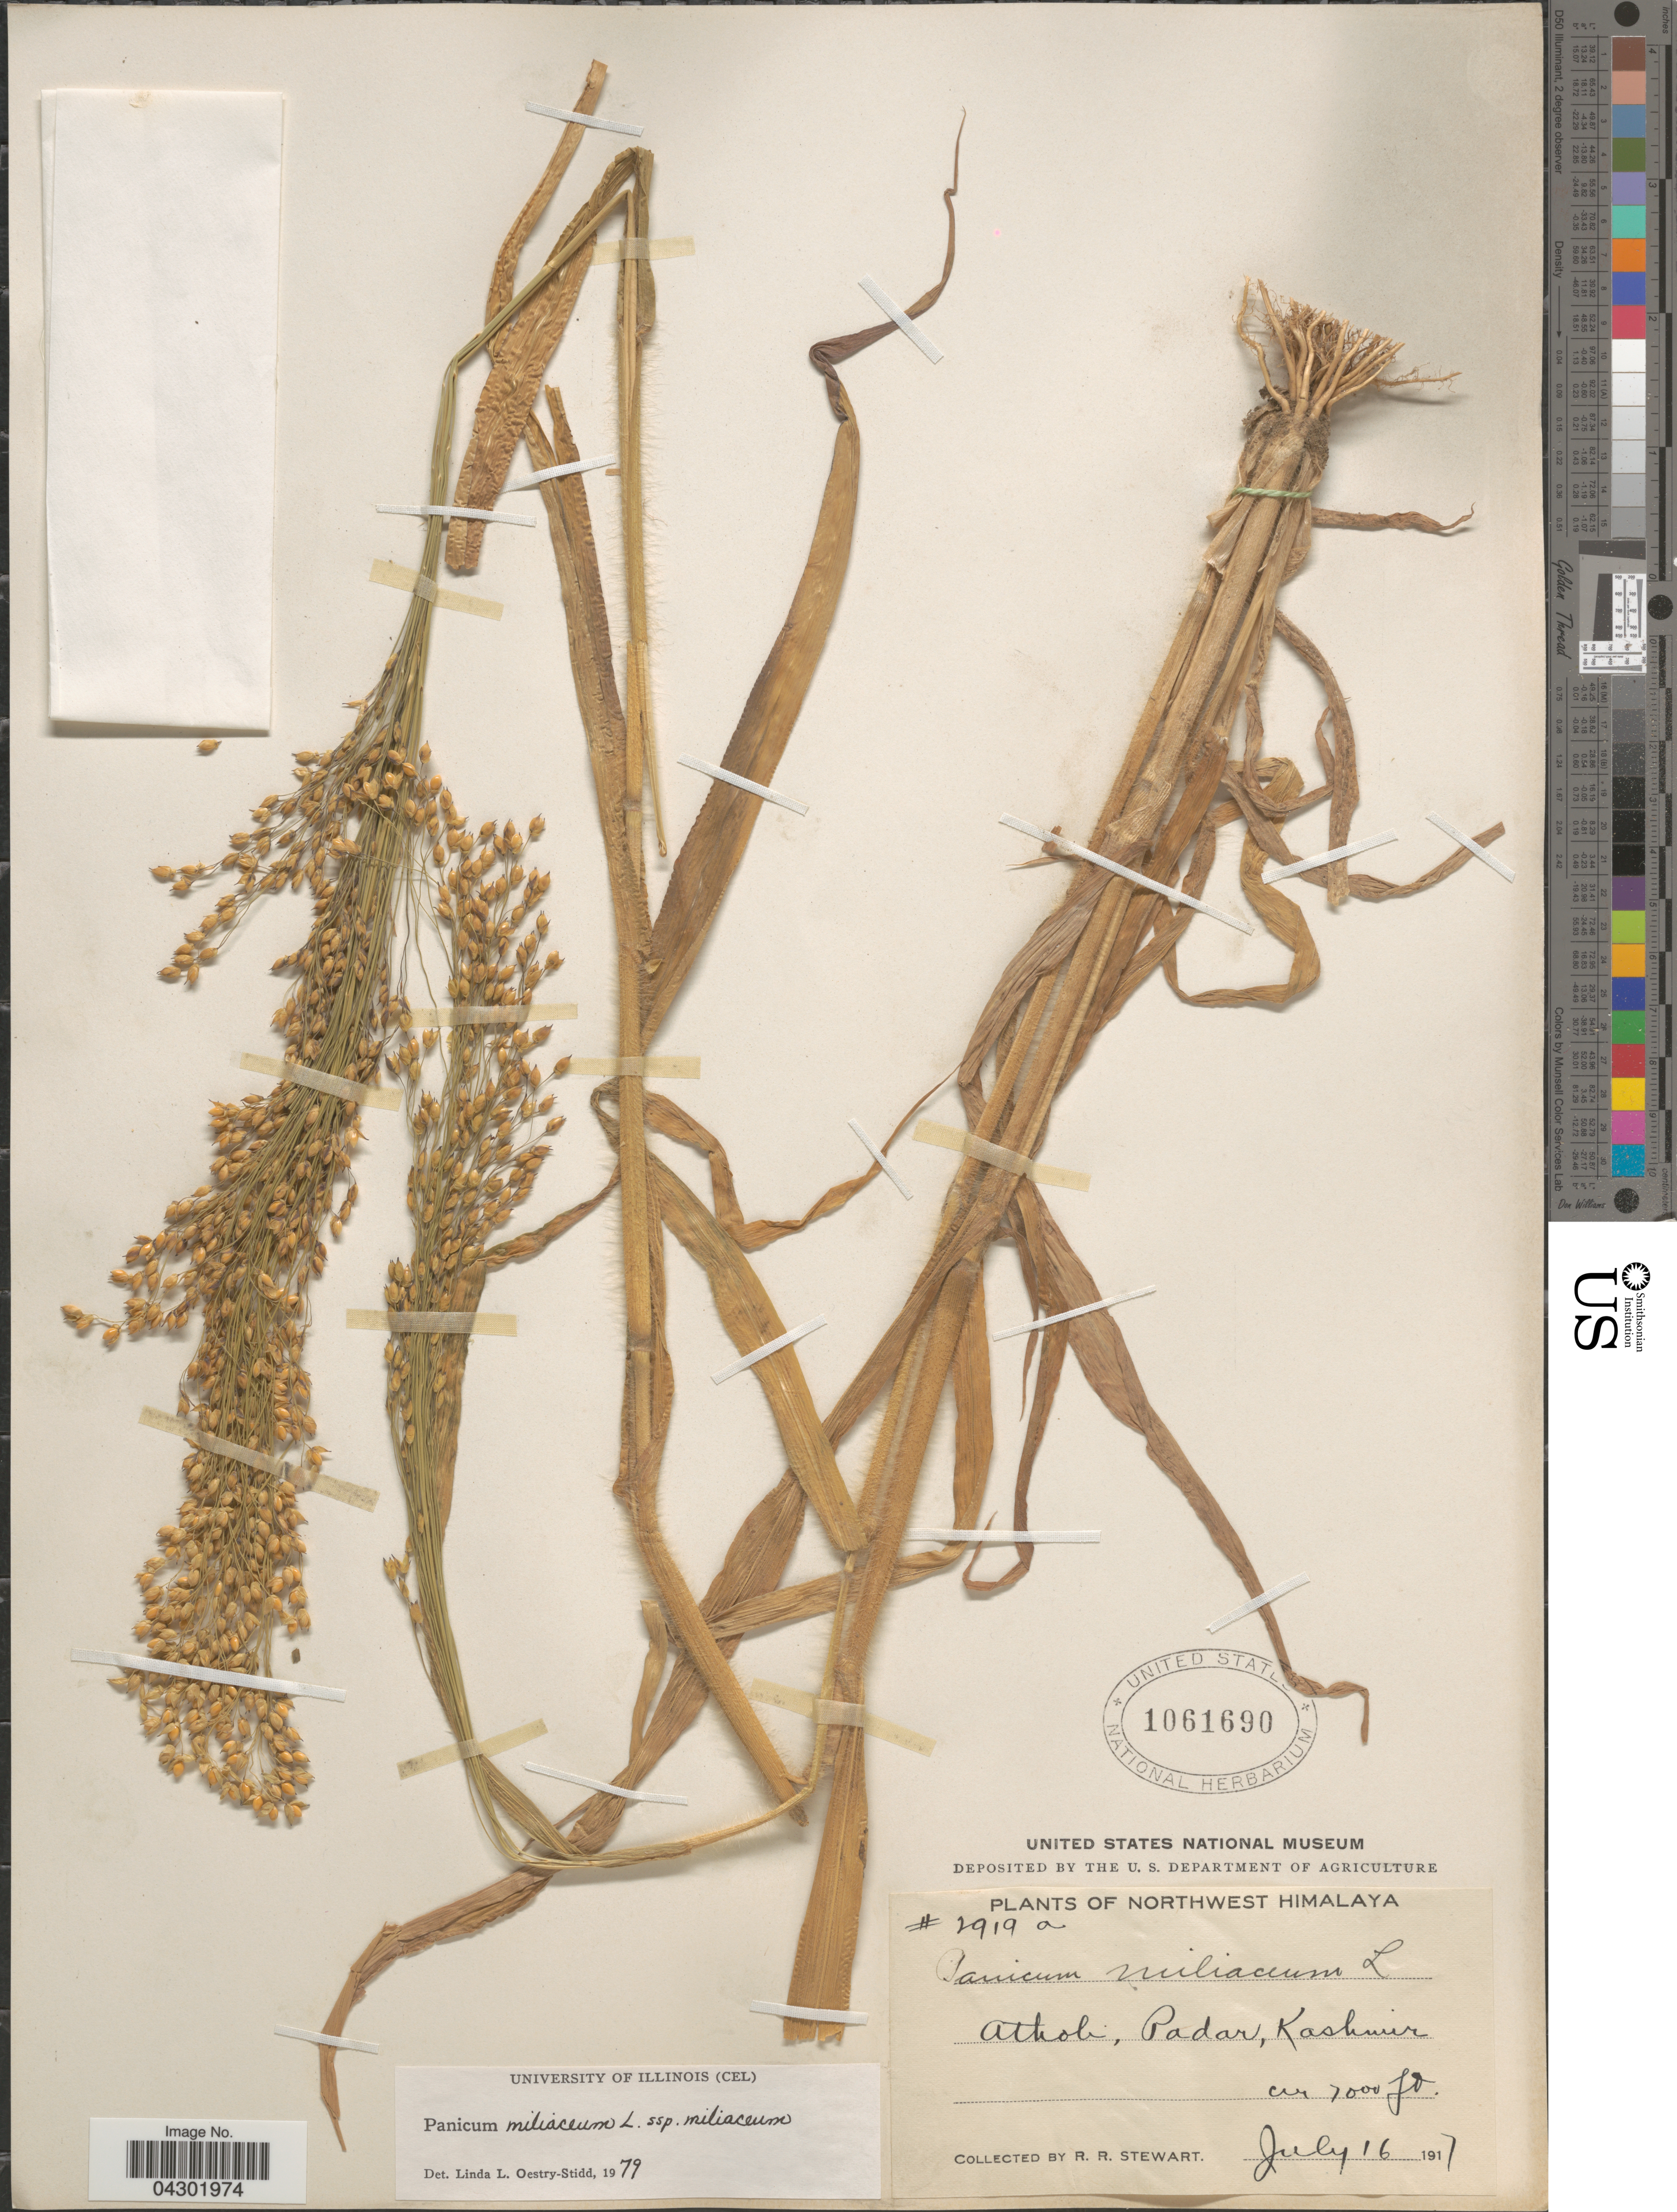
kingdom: Plantae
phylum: Tracheophyta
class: Liliopsida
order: Poales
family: Poaceae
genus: Panicum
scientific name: Panicum miliaceum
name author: L.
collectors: R. Stewart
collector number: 2919a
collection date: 1917-07-16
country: India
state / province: Jammu and Kashmir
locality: Northwest Himalaya. Athobi, Padar, Kashmir.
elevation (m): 2134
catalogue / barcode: US 1061690